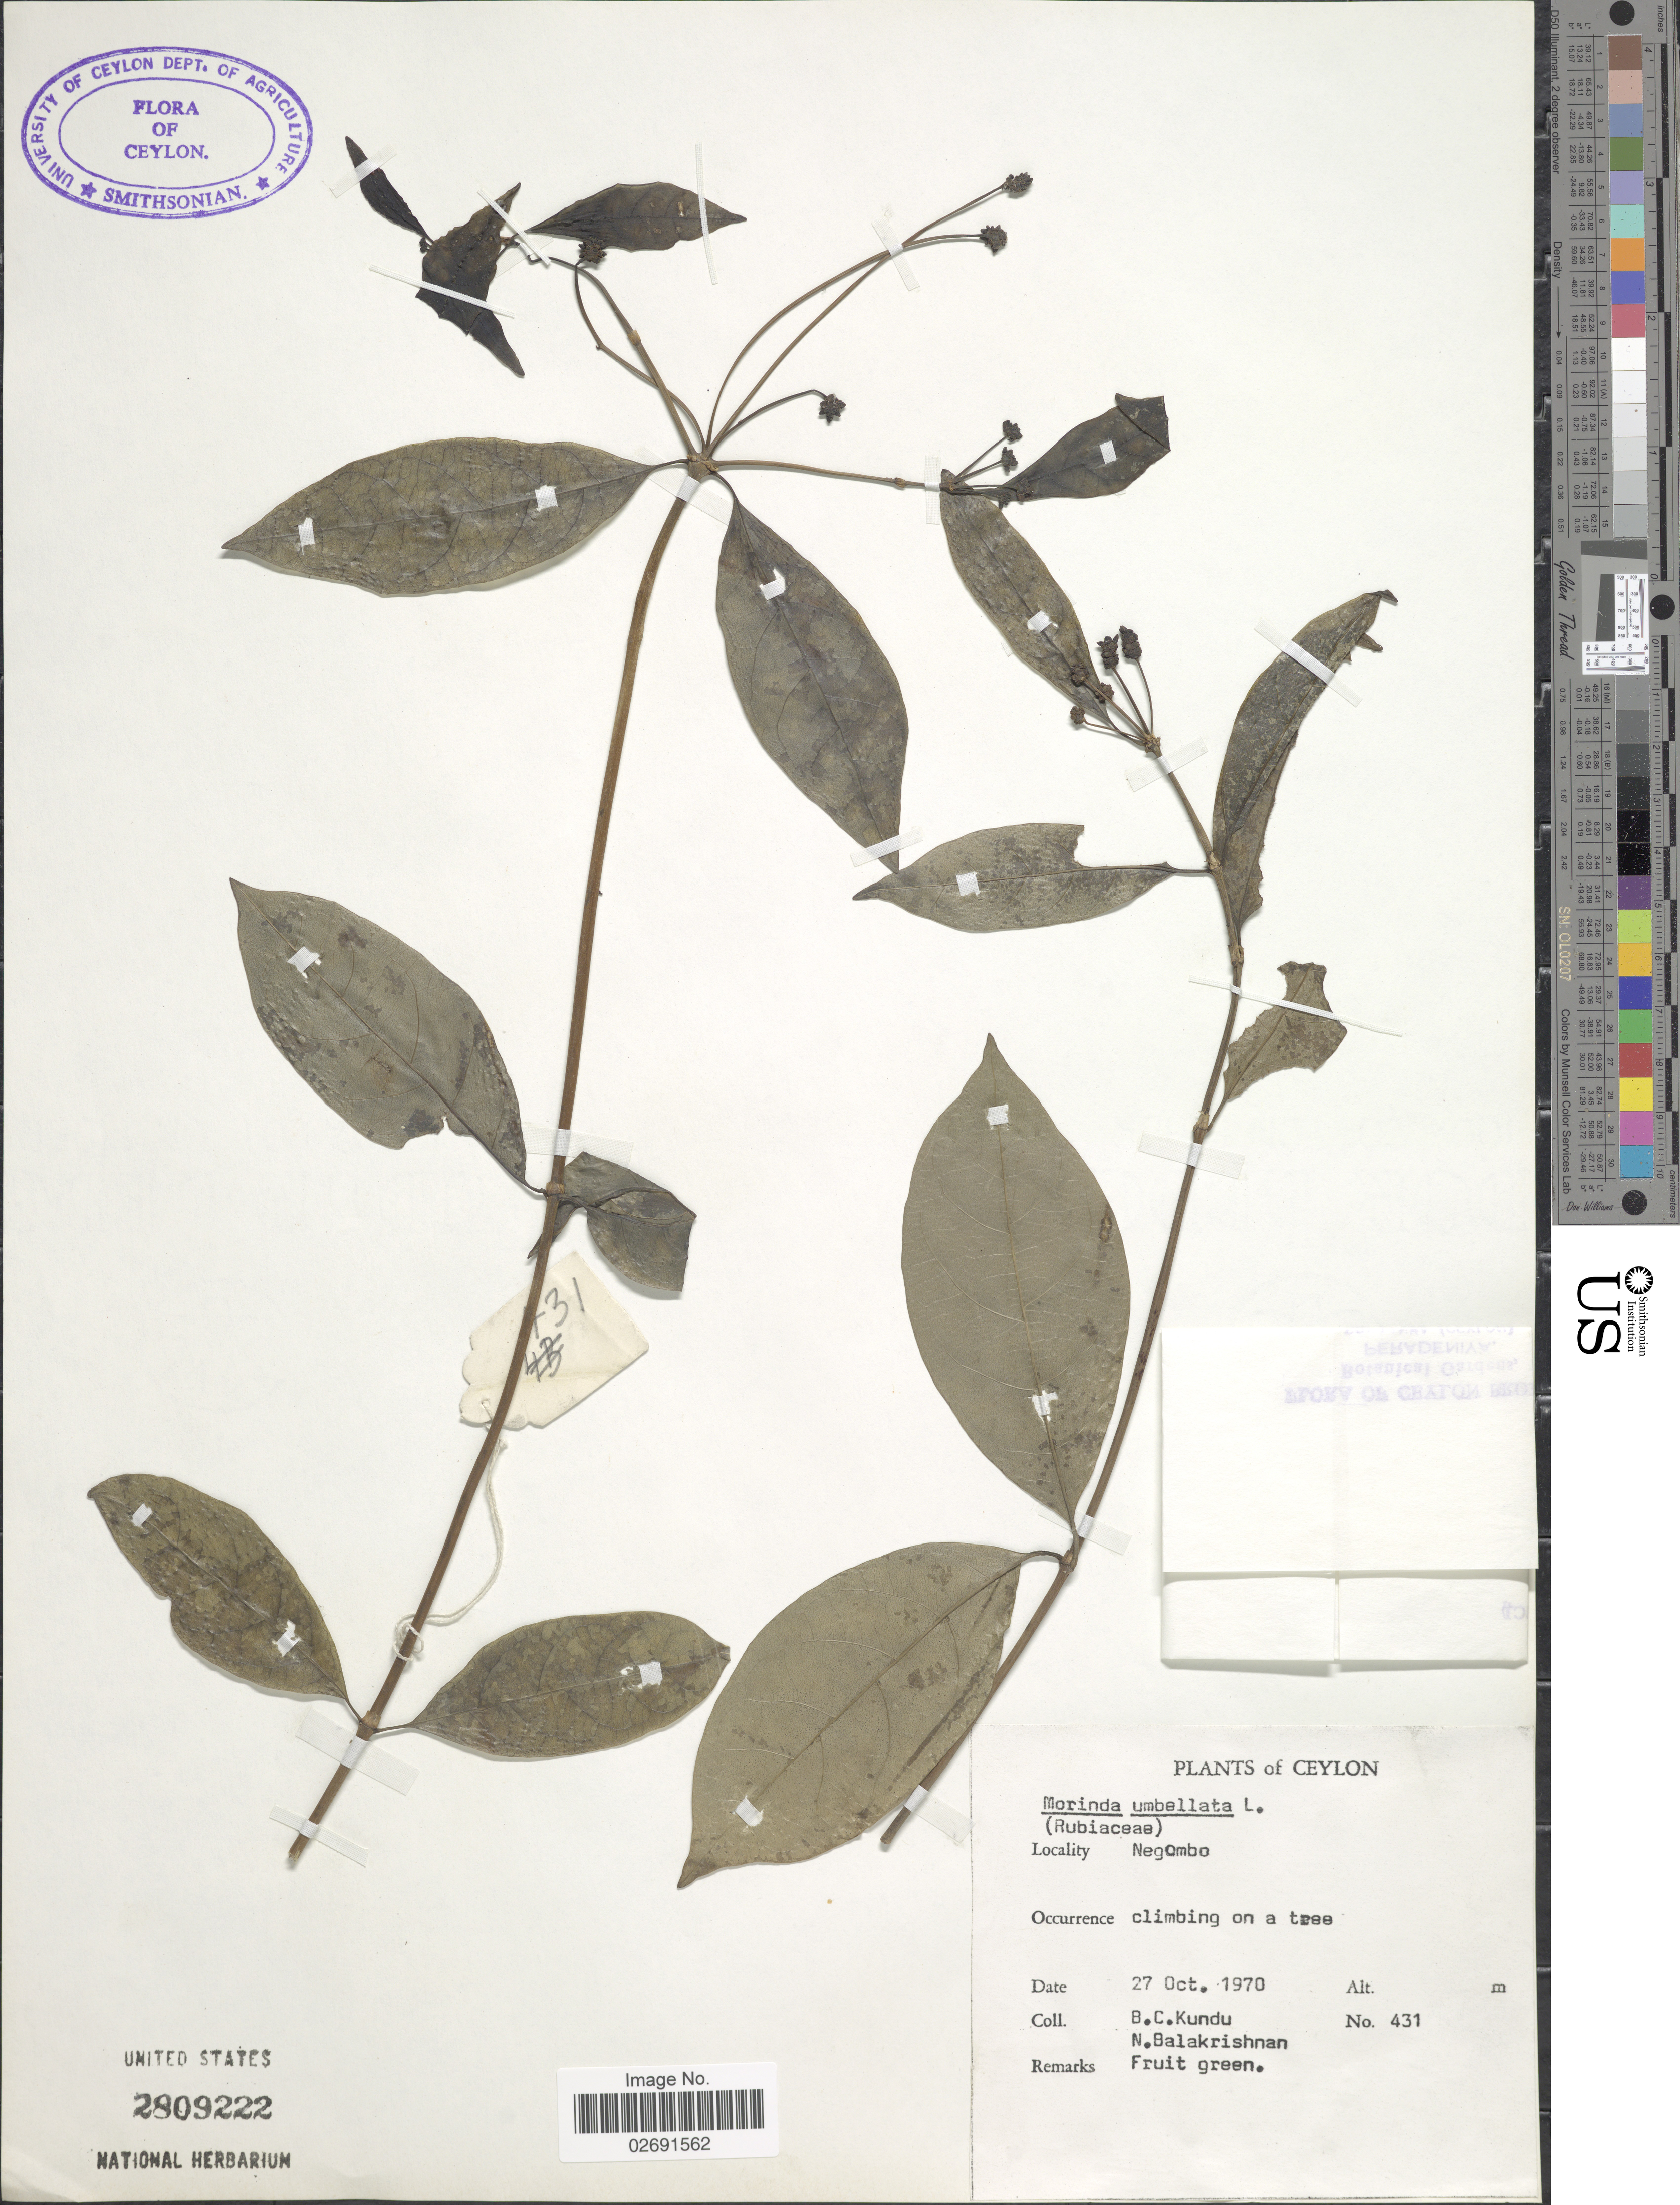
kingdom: Plantae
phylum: Tracheophyta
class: Magnoliopsida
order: Gentianales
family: Rubiaceae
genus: Gynochthodes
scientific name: Gynochthodes umbellata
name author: (L.) Razafim. & B. Bremer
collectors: B. C. Kundu & N. Balakrishnan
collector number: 431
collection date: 1970-10-27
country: Sri Lanka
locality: Ceylon, Negombo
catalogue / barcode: US 2809222